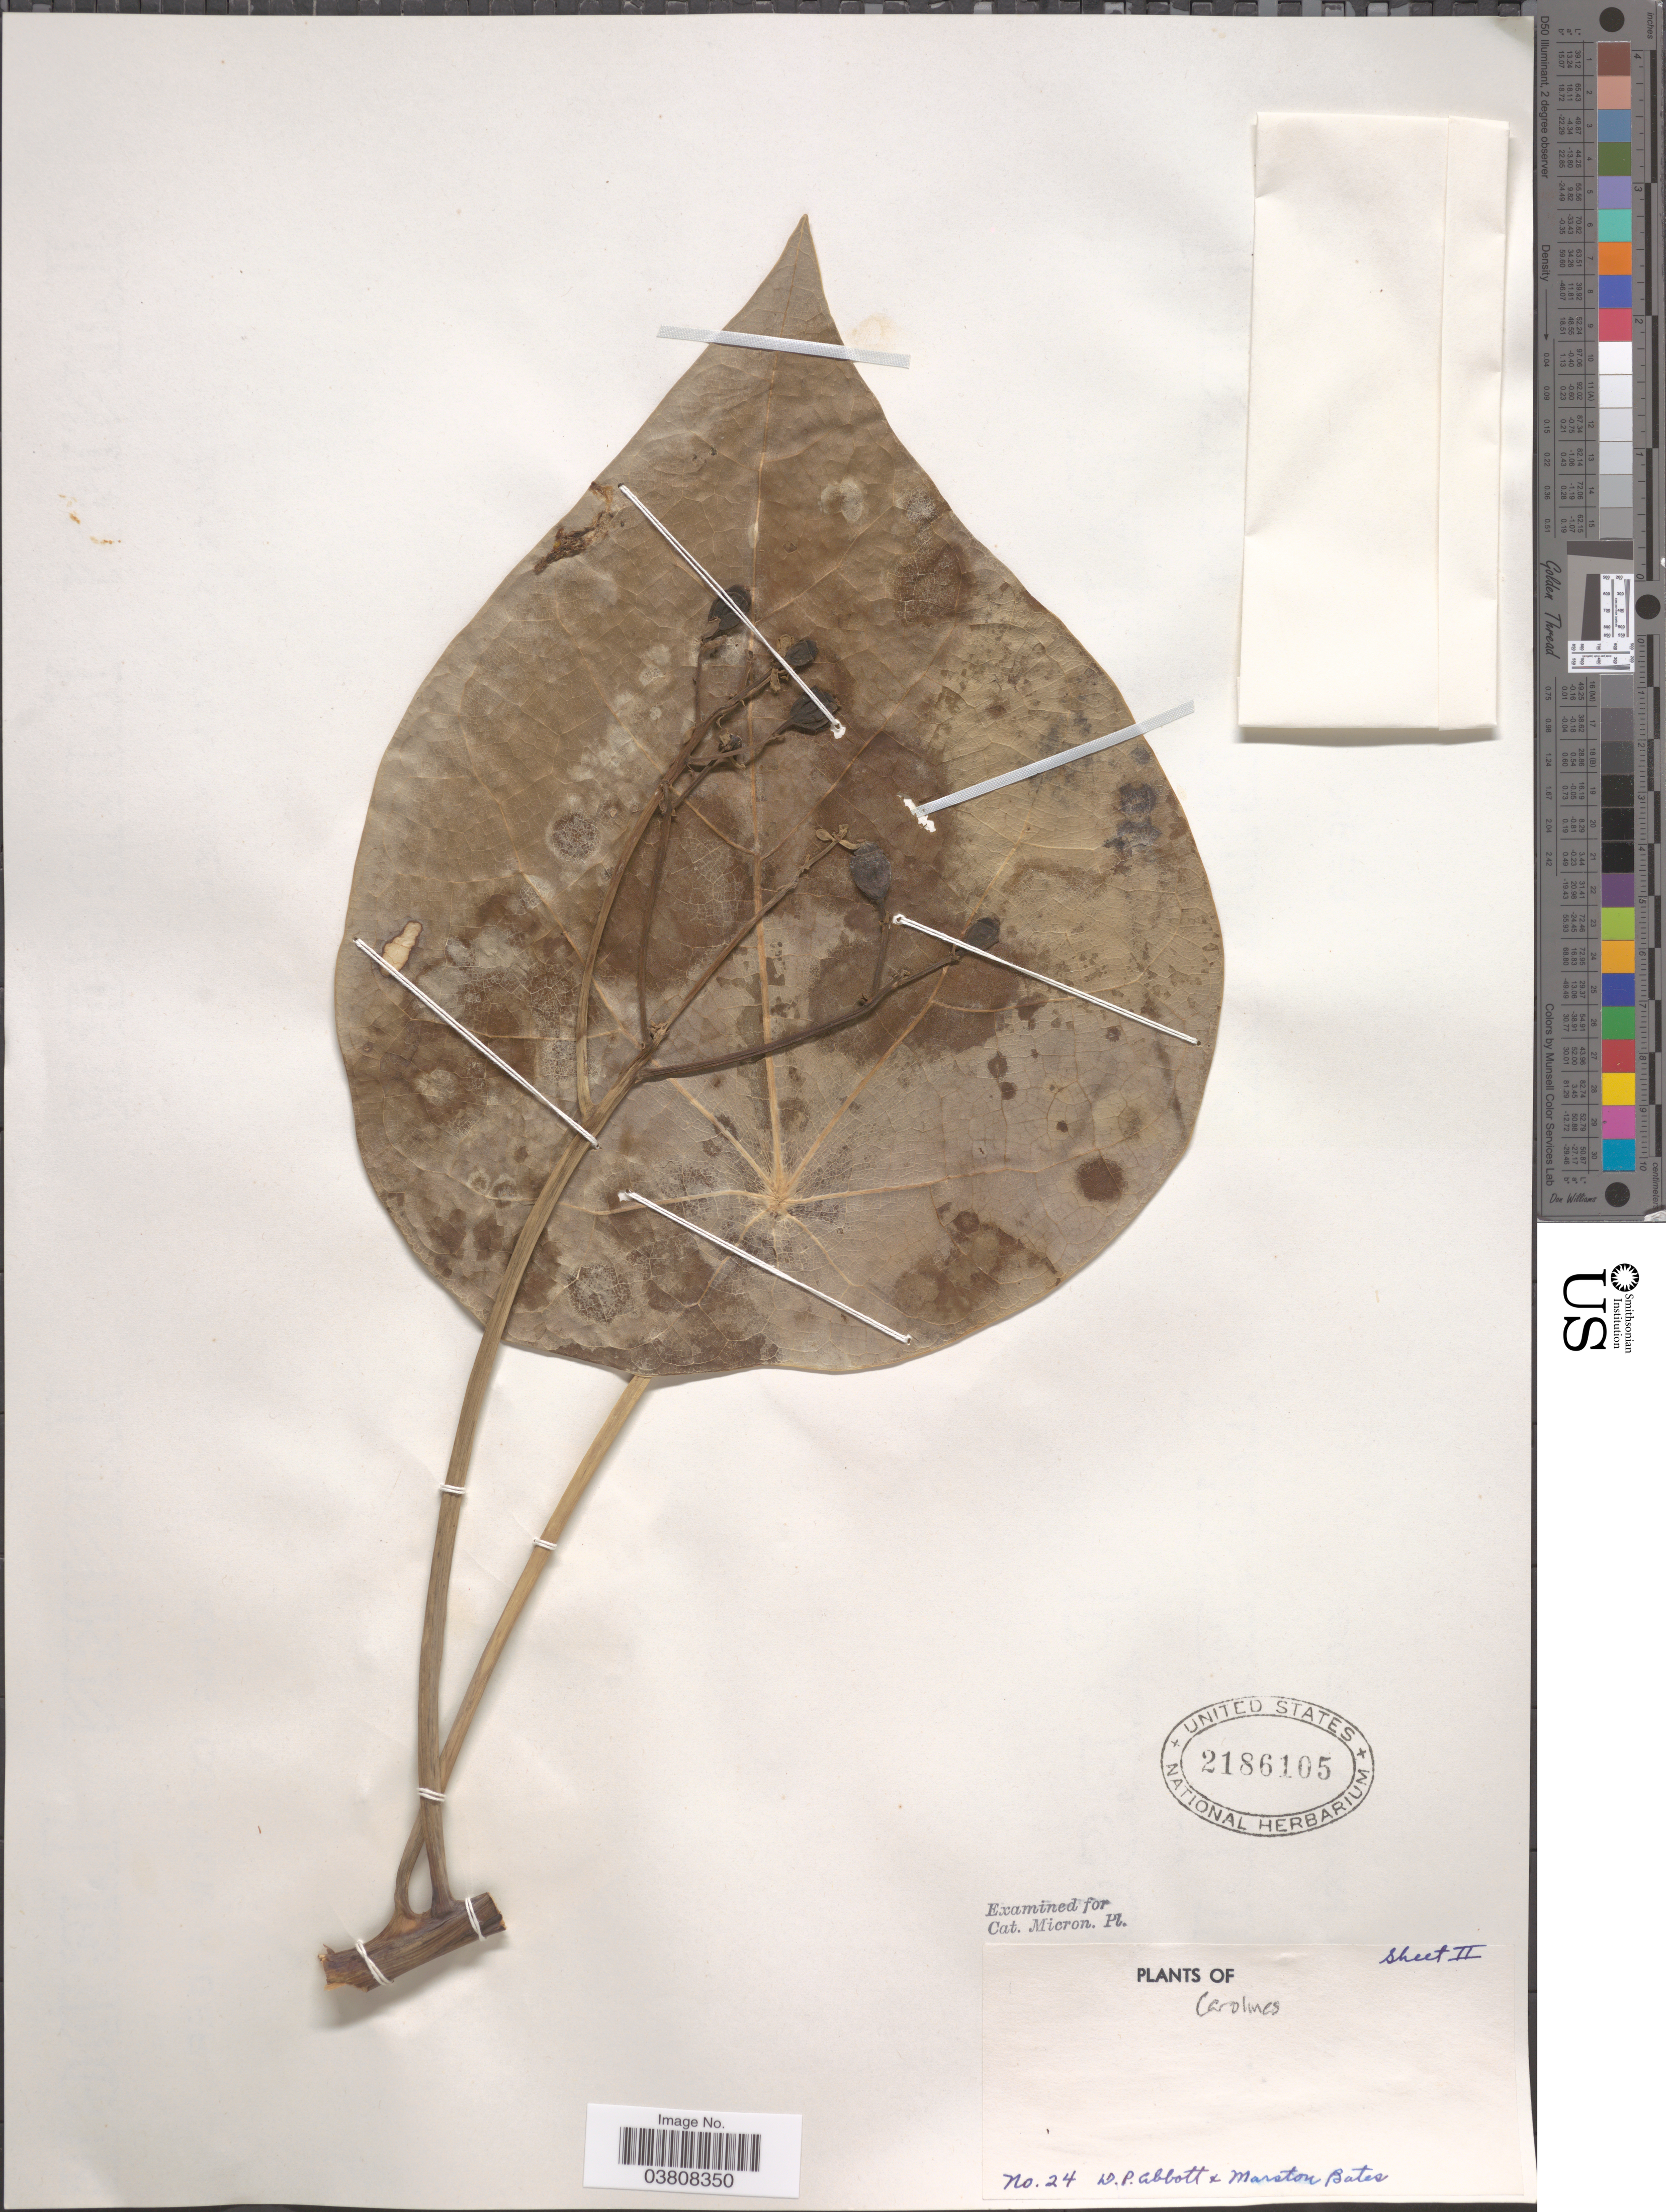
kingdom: Plantae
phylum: Tracheophyta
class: Magnoliopsida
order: Laurales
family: Hernandiaceae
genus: Hernandia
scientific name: Hernandia nymphaeifolia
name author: (C. Presl) Kubitzki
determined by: Strong, Mark T., (BOT), Smithsonian Institution - National Museum of Natural History (UNITED STATES)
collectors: D. P. Abbott & M. Bates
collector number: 24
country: Micronesia, Federated States of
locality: Carolines.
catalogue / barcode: US 2186105